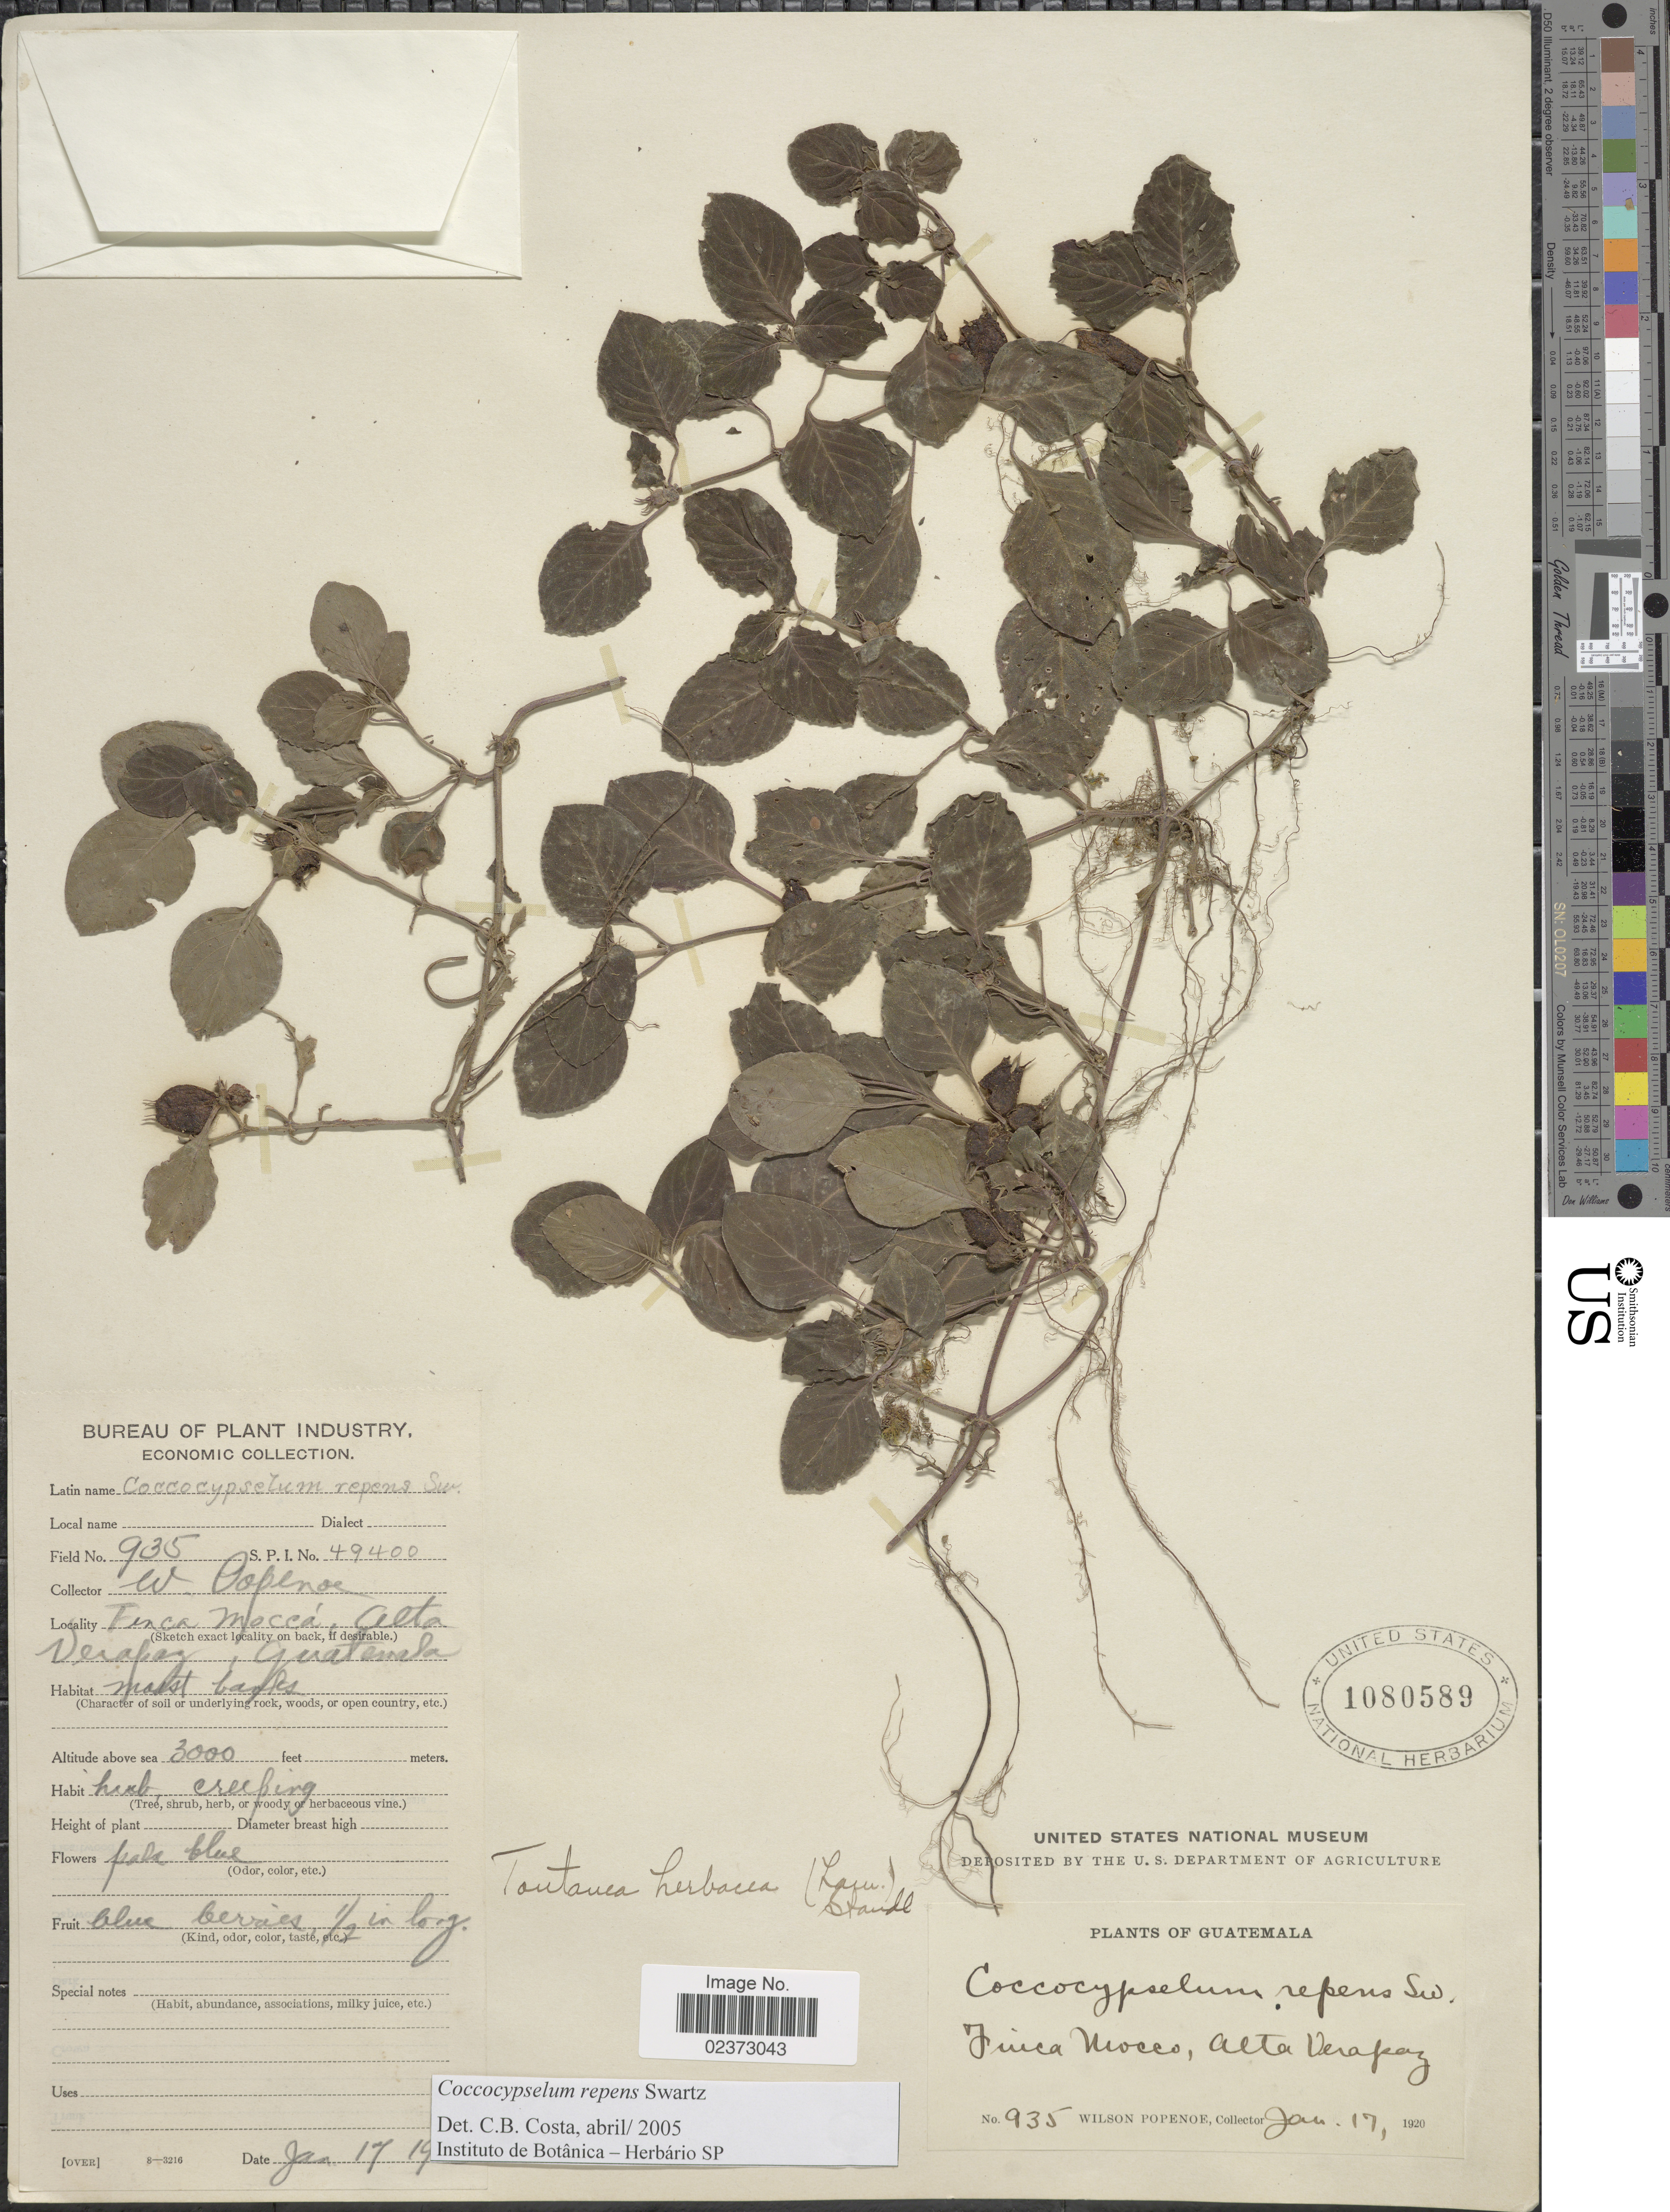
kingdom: Plantae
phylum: Tracheophyta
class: Magnoliopsida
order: Gentianales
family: Rubiaceae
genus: Coccocypselum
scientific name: Coccocypselum repens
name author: Sw.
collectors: W. Popenoe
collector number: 935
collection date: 1920-01-17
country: Guatemala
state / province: Alta Verapaz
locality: Juica Mocco, Alta Verapaz, Finca Mocca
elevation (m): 914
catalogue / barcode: US 1080589